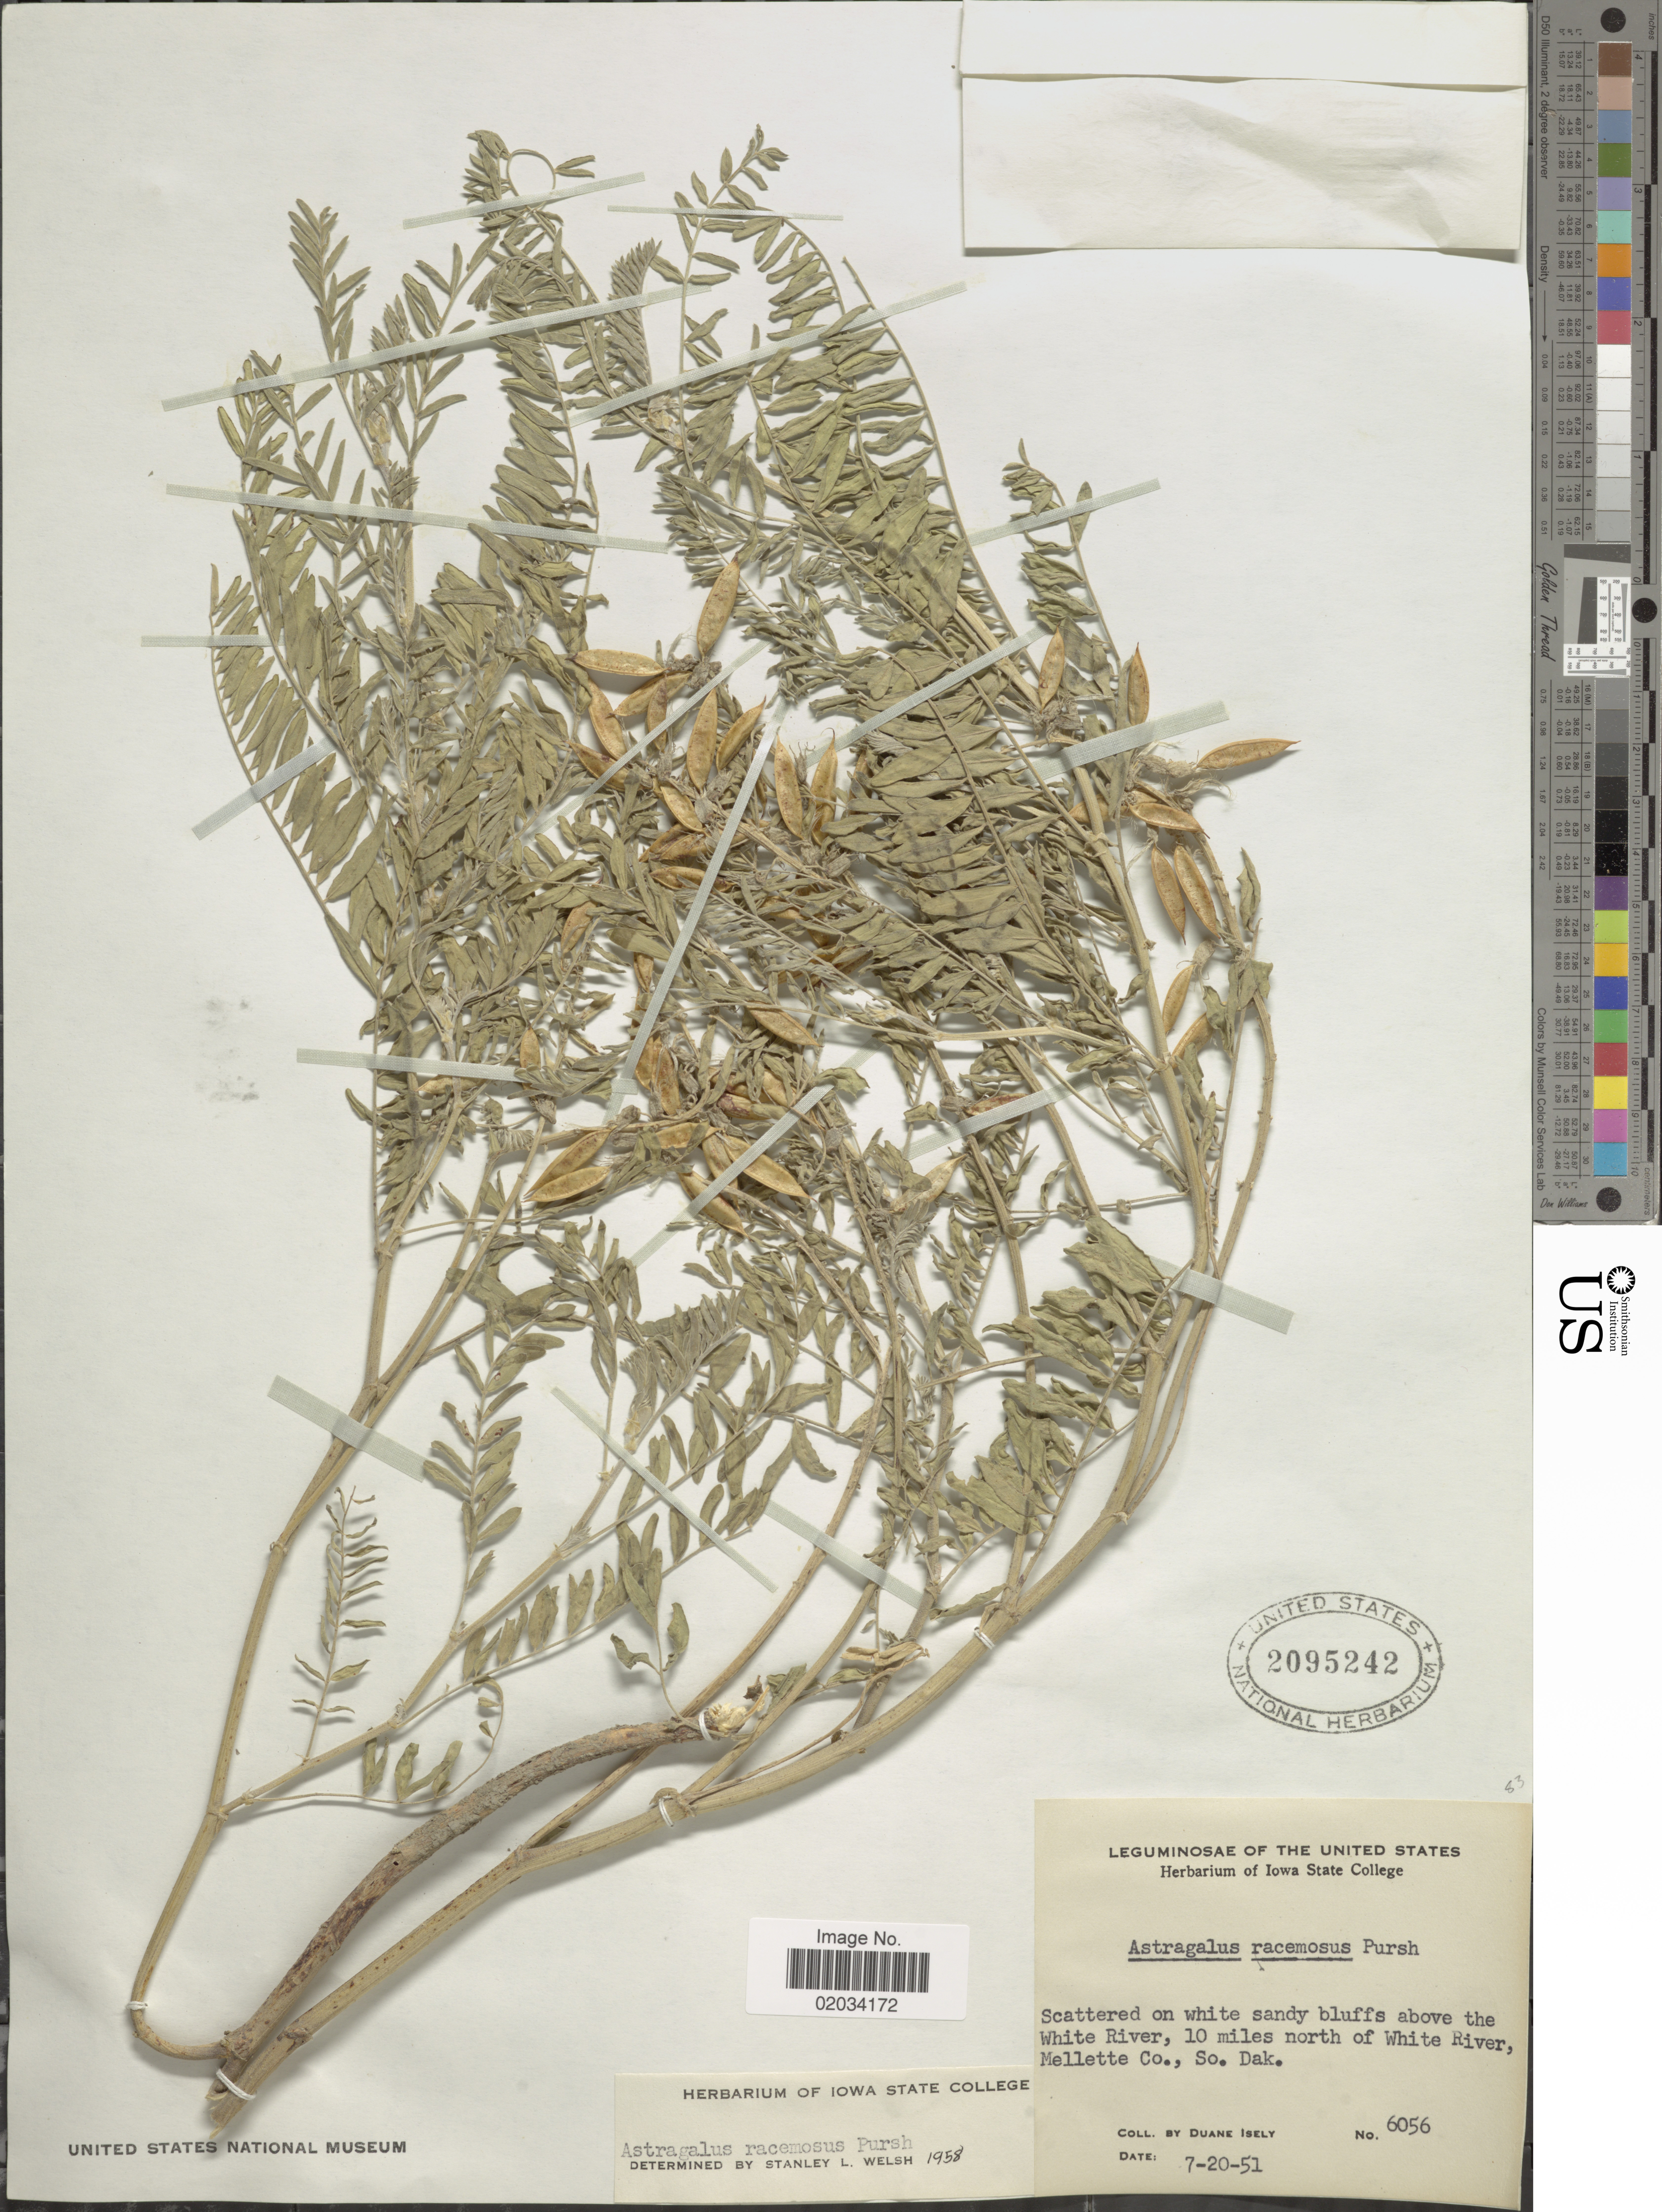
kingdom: Plantae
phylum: Tracheophyta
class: Magnoliopsida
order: Fabales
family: Fabaceae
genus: Astragalus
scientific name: Astragalus racemosus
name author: Pursh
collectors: D. Isely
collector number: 6056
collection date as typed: Transcribed d/m/y: 20/7/51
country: United States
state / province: South Dakota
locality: Above the White River, 10 miles north of White River, Mellette Co., So. Dak.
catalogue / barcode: US 2095242